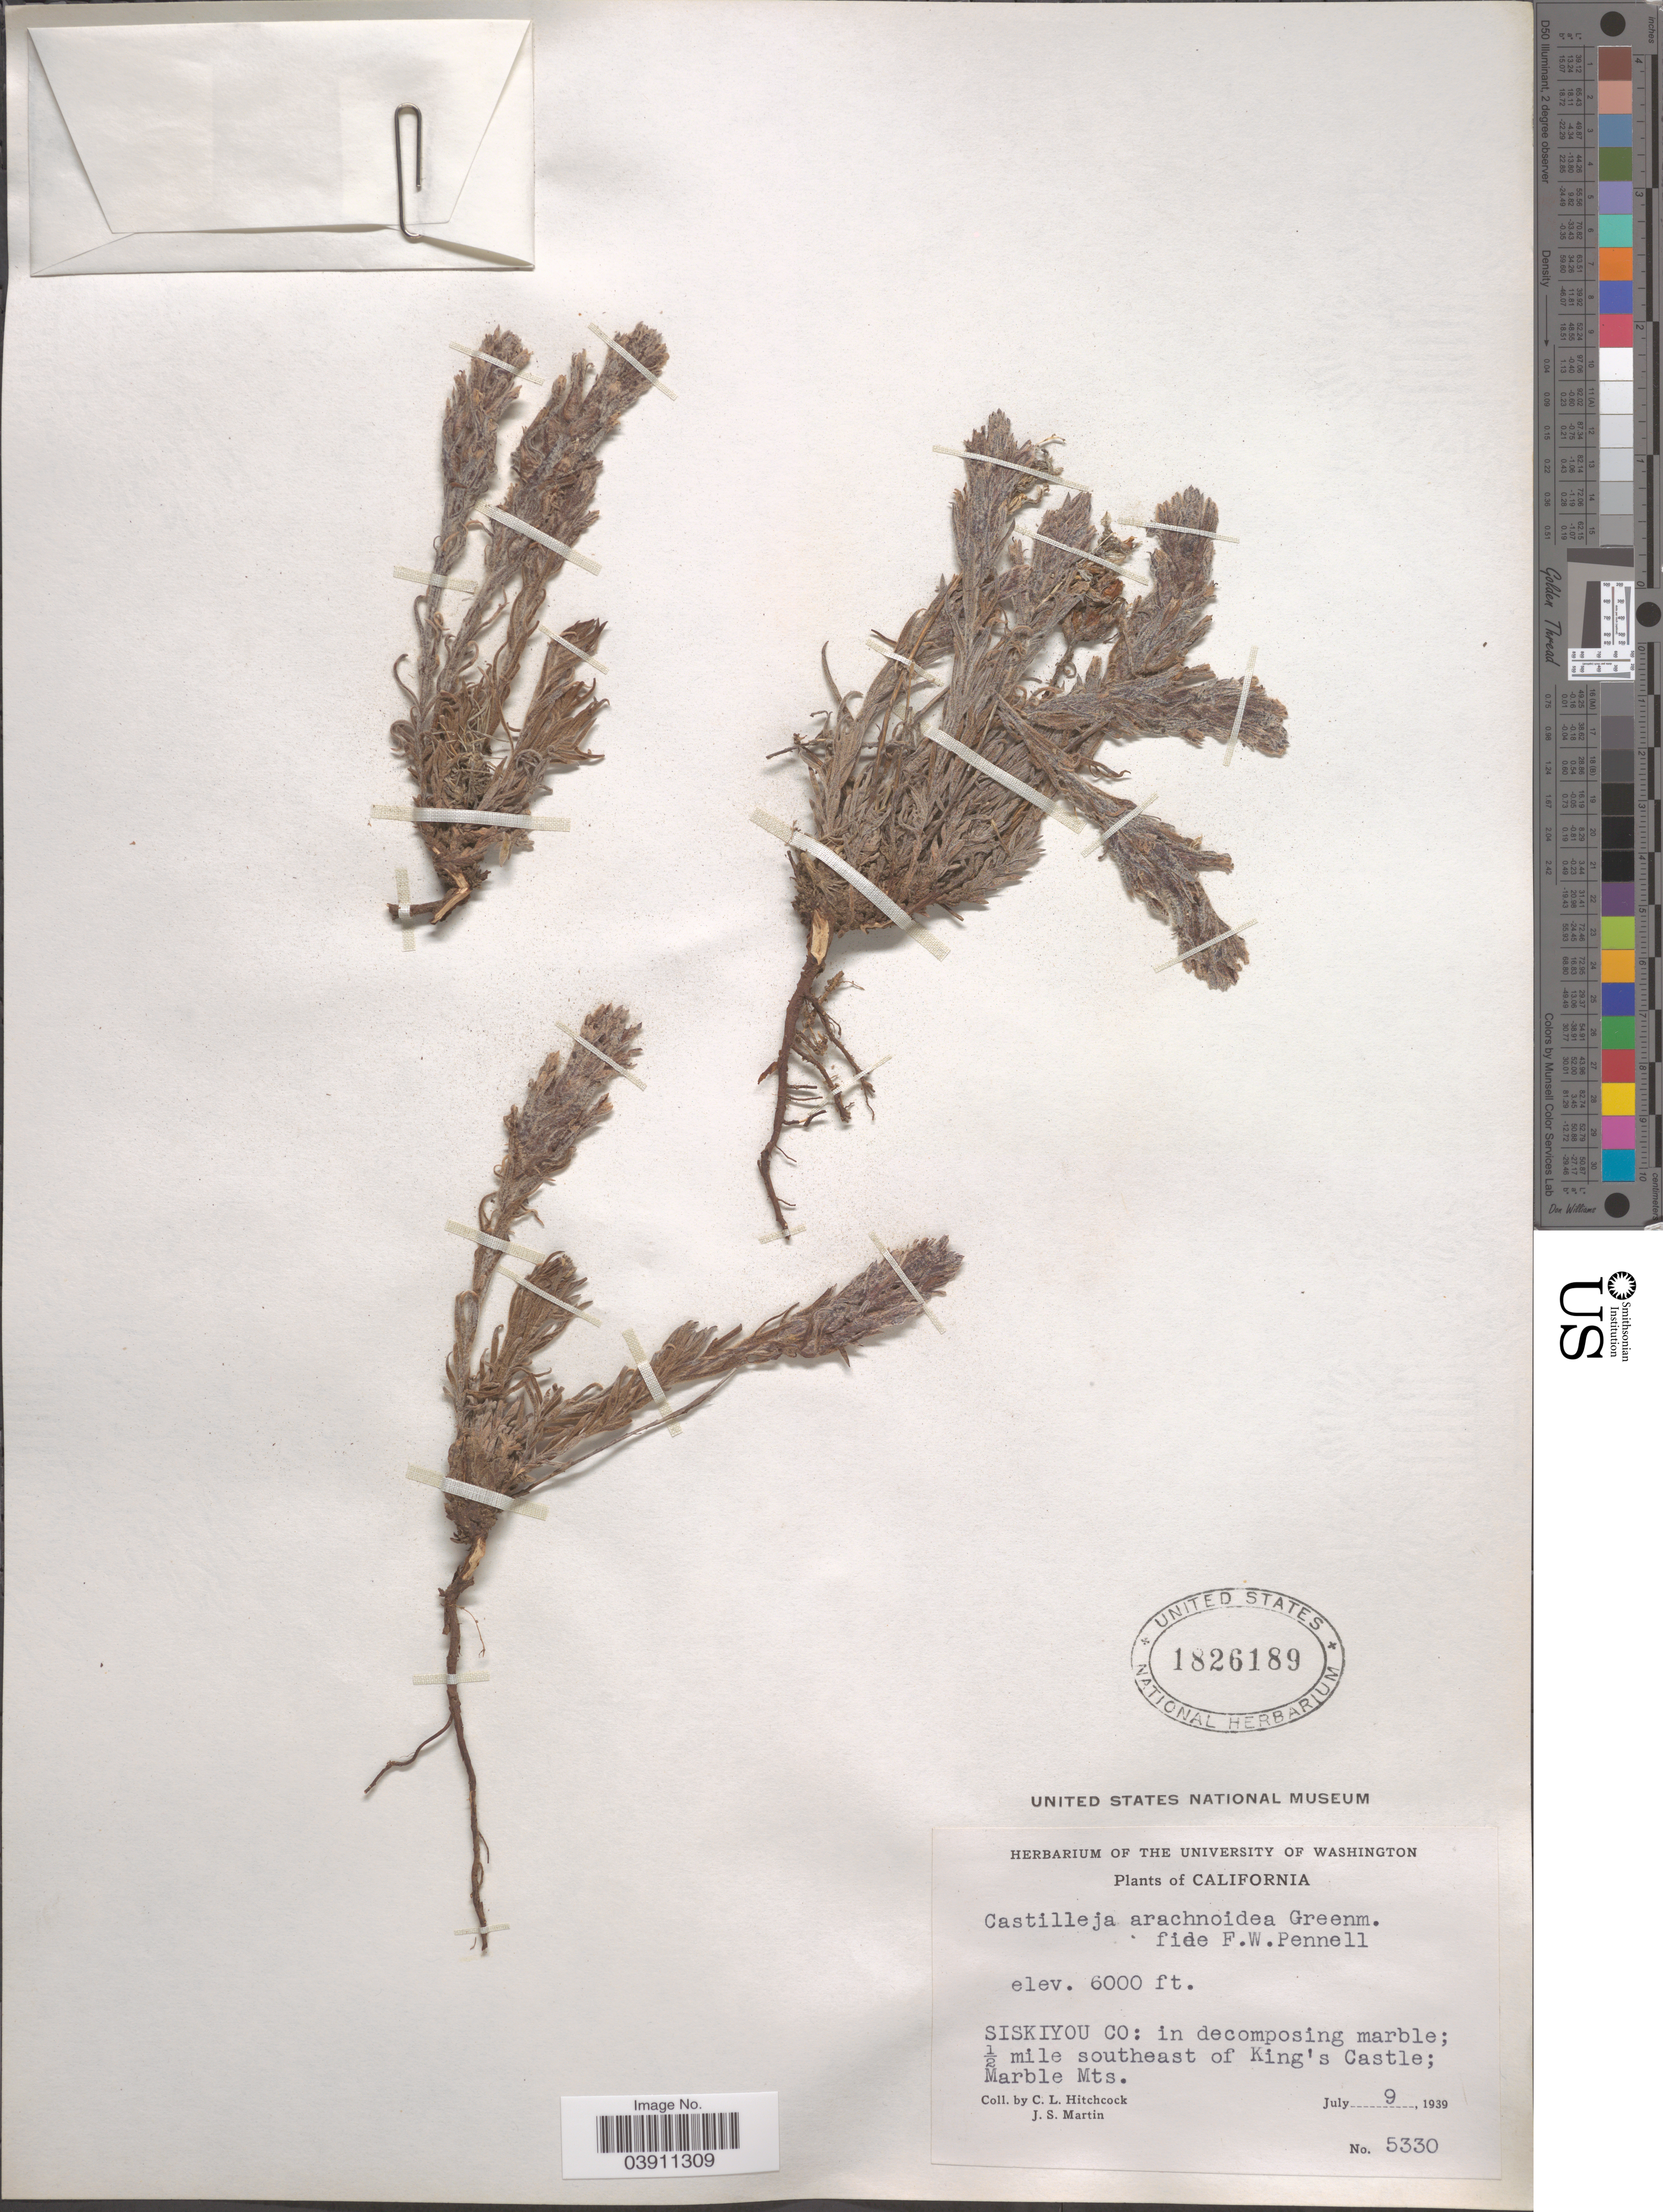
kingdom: Plantae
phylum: Tracheophyta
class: Magnoliopsida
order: Lamiales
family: Orobanchaceae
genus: Castilleja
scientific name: Castilleja arachnoidea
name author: Greenm.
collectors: C. L. Hitchcock & J. S. Martin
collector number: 5330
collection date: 1939-07-09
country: United States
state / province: California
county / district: Siskiyou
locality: Siskiyou Co: in decomposing marble; ½ mile southeast of King's Castle; Marble Mts.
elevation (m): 1829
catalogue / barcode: US 1826189